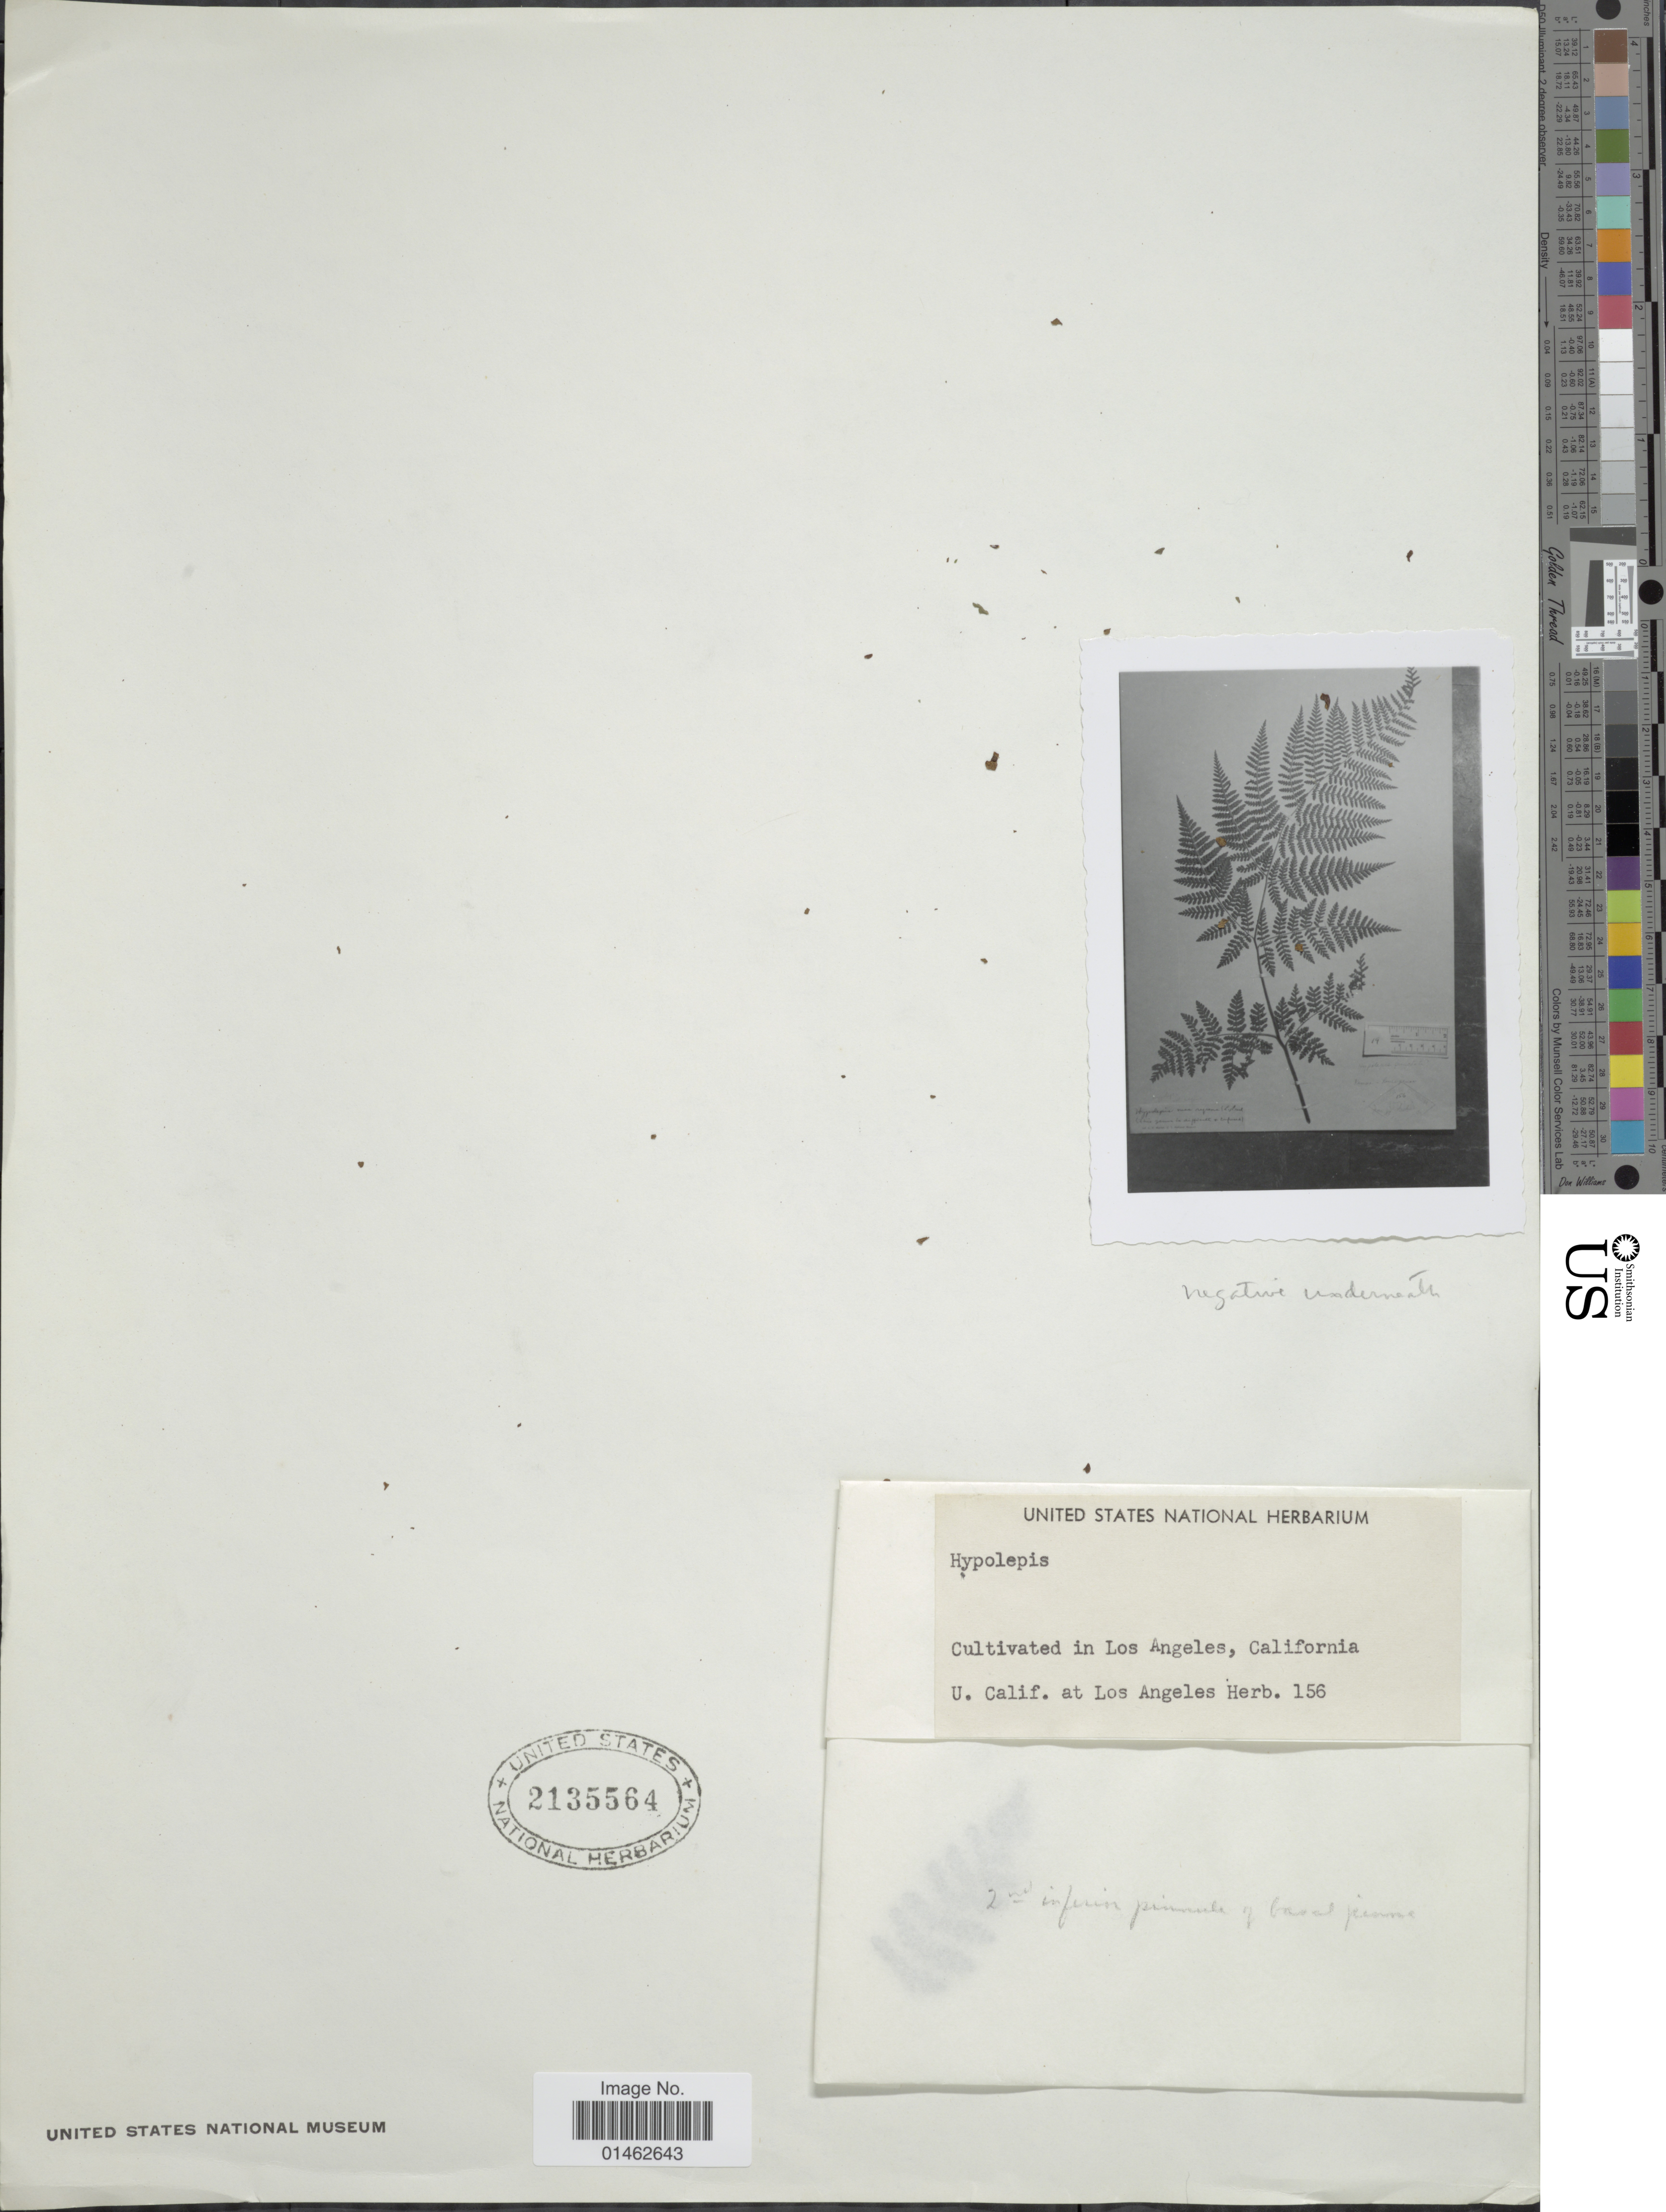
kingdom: Plantae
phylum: Tracheophyta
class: Polypodiopsida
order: Polypodiales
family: Dennstaedtiaceae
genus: Hypolepis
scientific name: Hypolepis sp.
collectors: California State University at Los Angeles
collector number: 156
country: United States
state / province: California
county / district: Los Angeles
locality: Cultivated in Los Angeles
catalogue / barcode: US 2135564